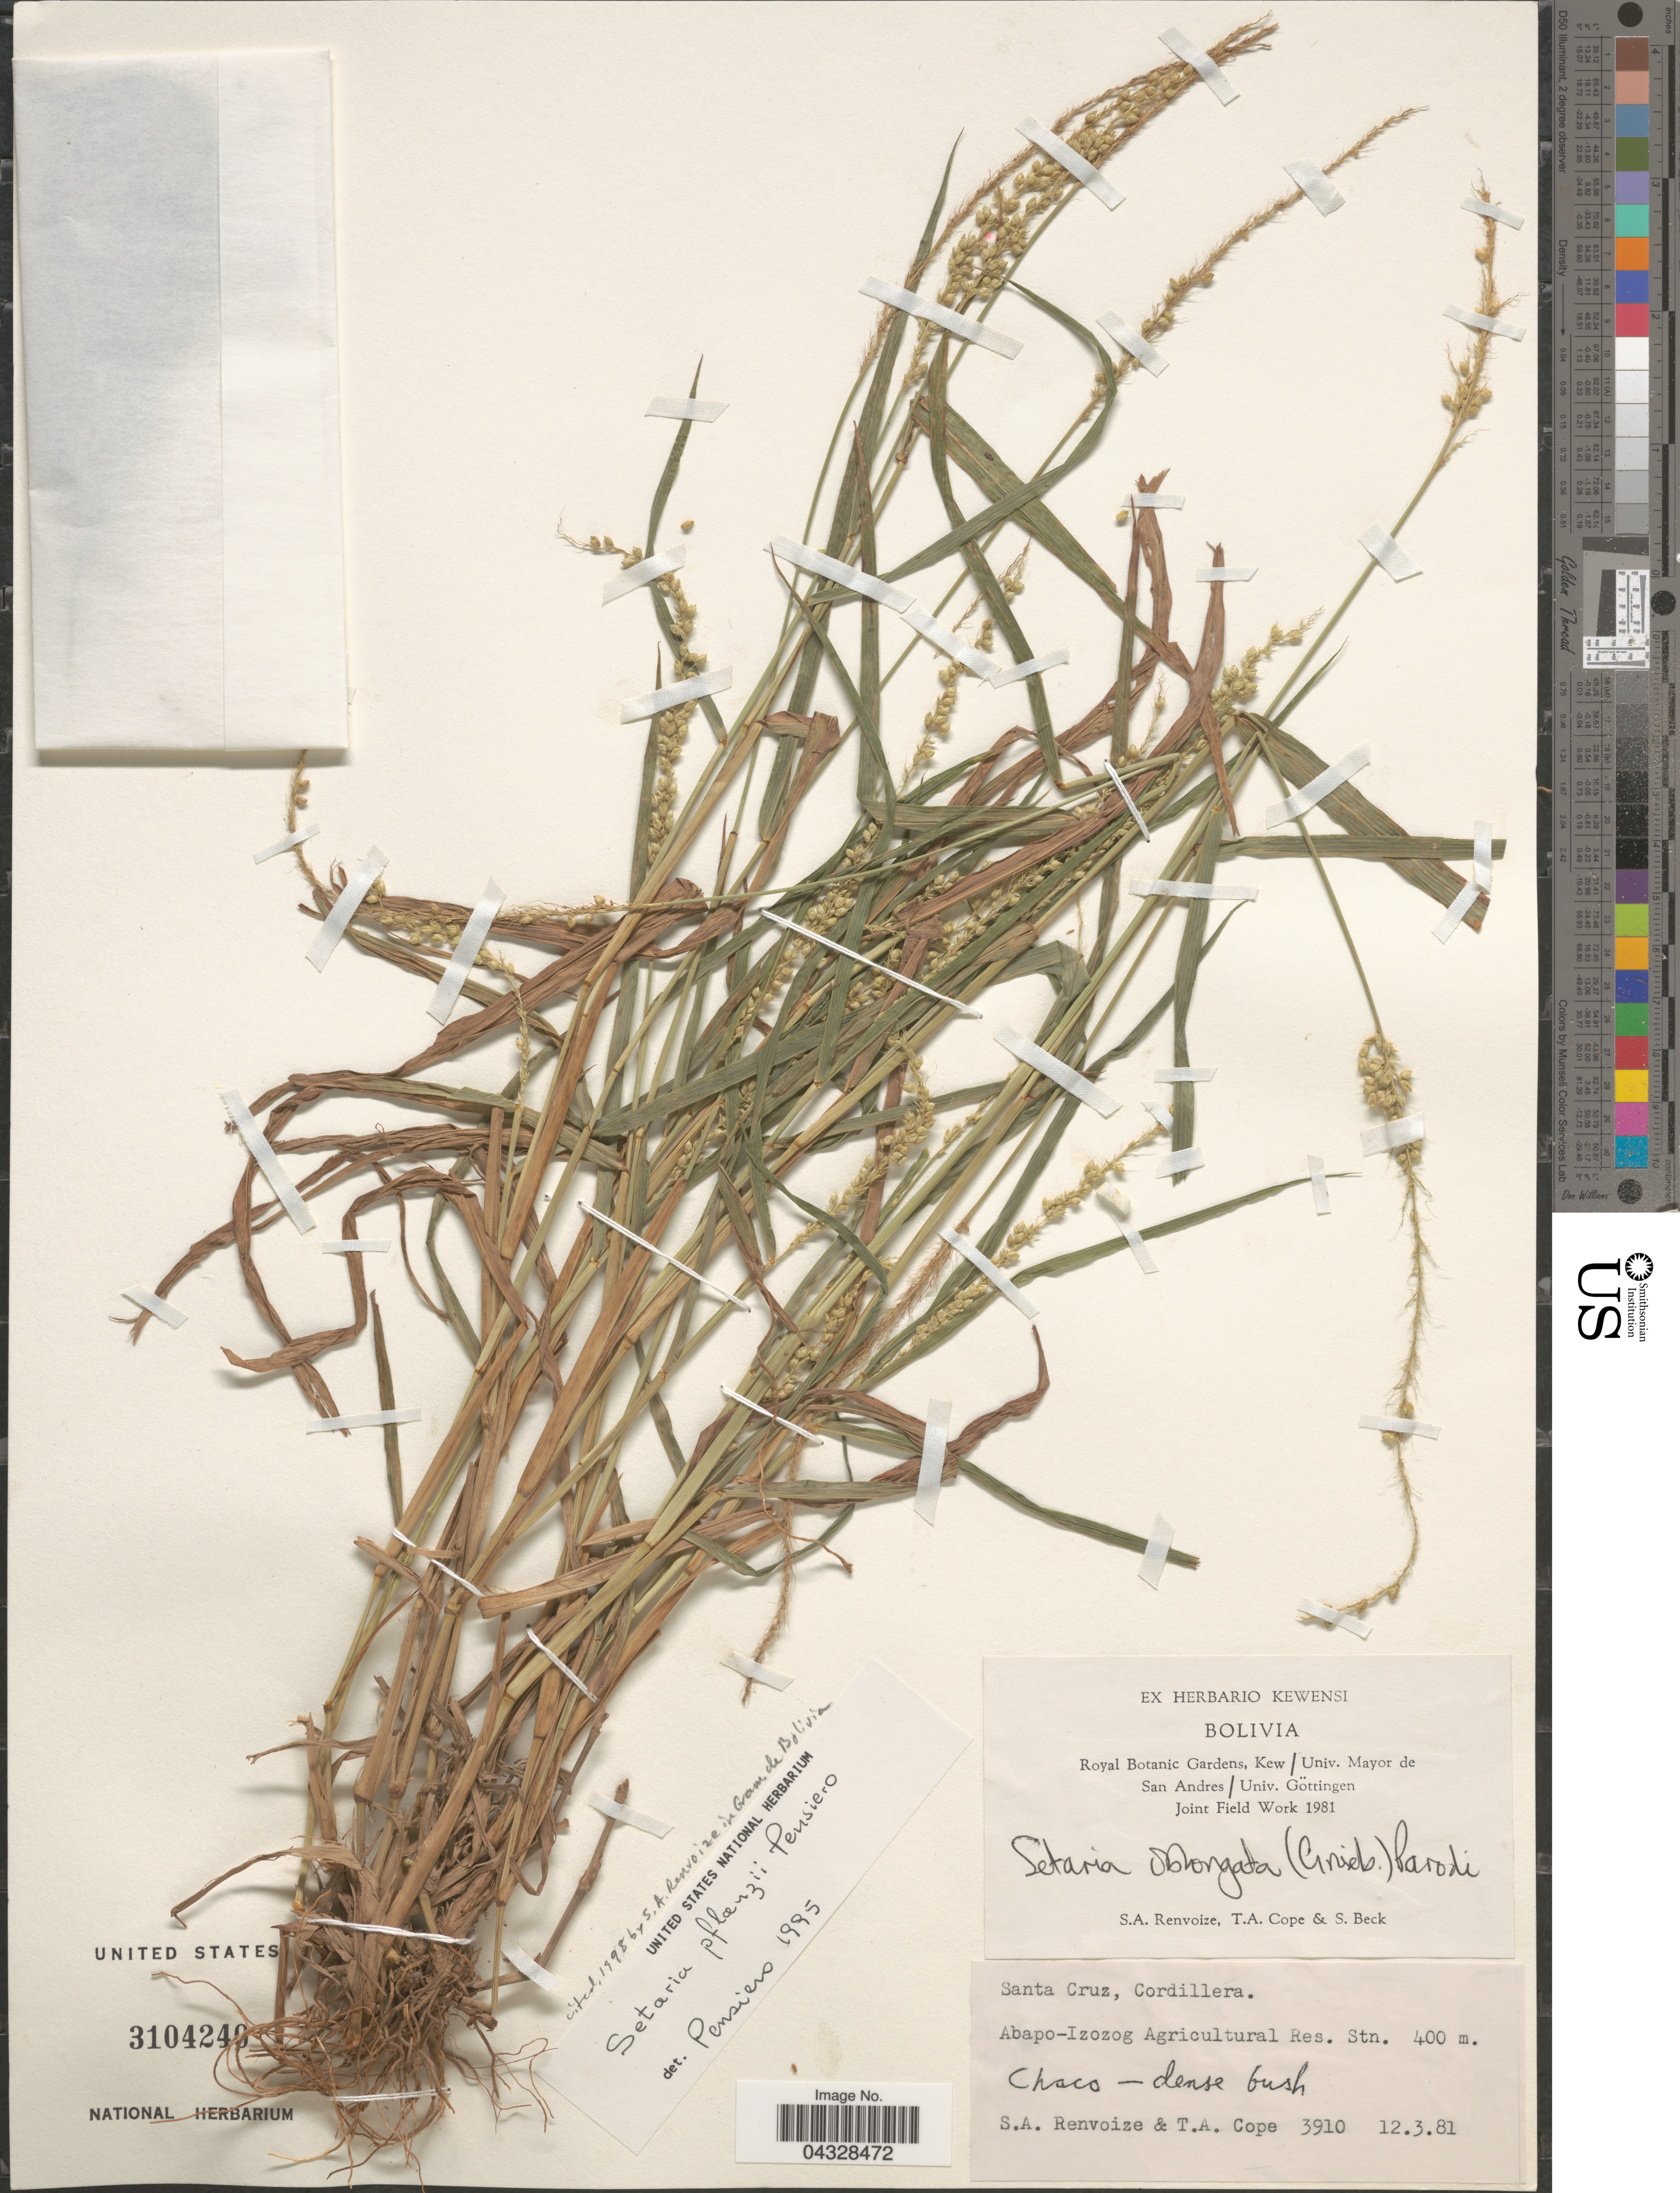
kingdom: Plantae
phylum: Tracheophyta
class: Liliopsida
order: Poales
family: Poaceae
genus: Setaria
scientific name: Setaria pflanzii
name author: Pensiero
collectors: S. A. Renvoize, T. A. Cope & S. G. Beck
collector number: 3910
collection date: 1981-03-12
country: Bolivia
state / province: Santa Cruz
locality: Royal Botanic Gardens, Kew/ Univ. Mayor de San Andres/ Univ. Göttingen Joint Field Work 1981. Cordillera. Abapo-Izozog Agricultural Res. Stn.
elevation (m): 400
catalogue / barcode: US 3104240